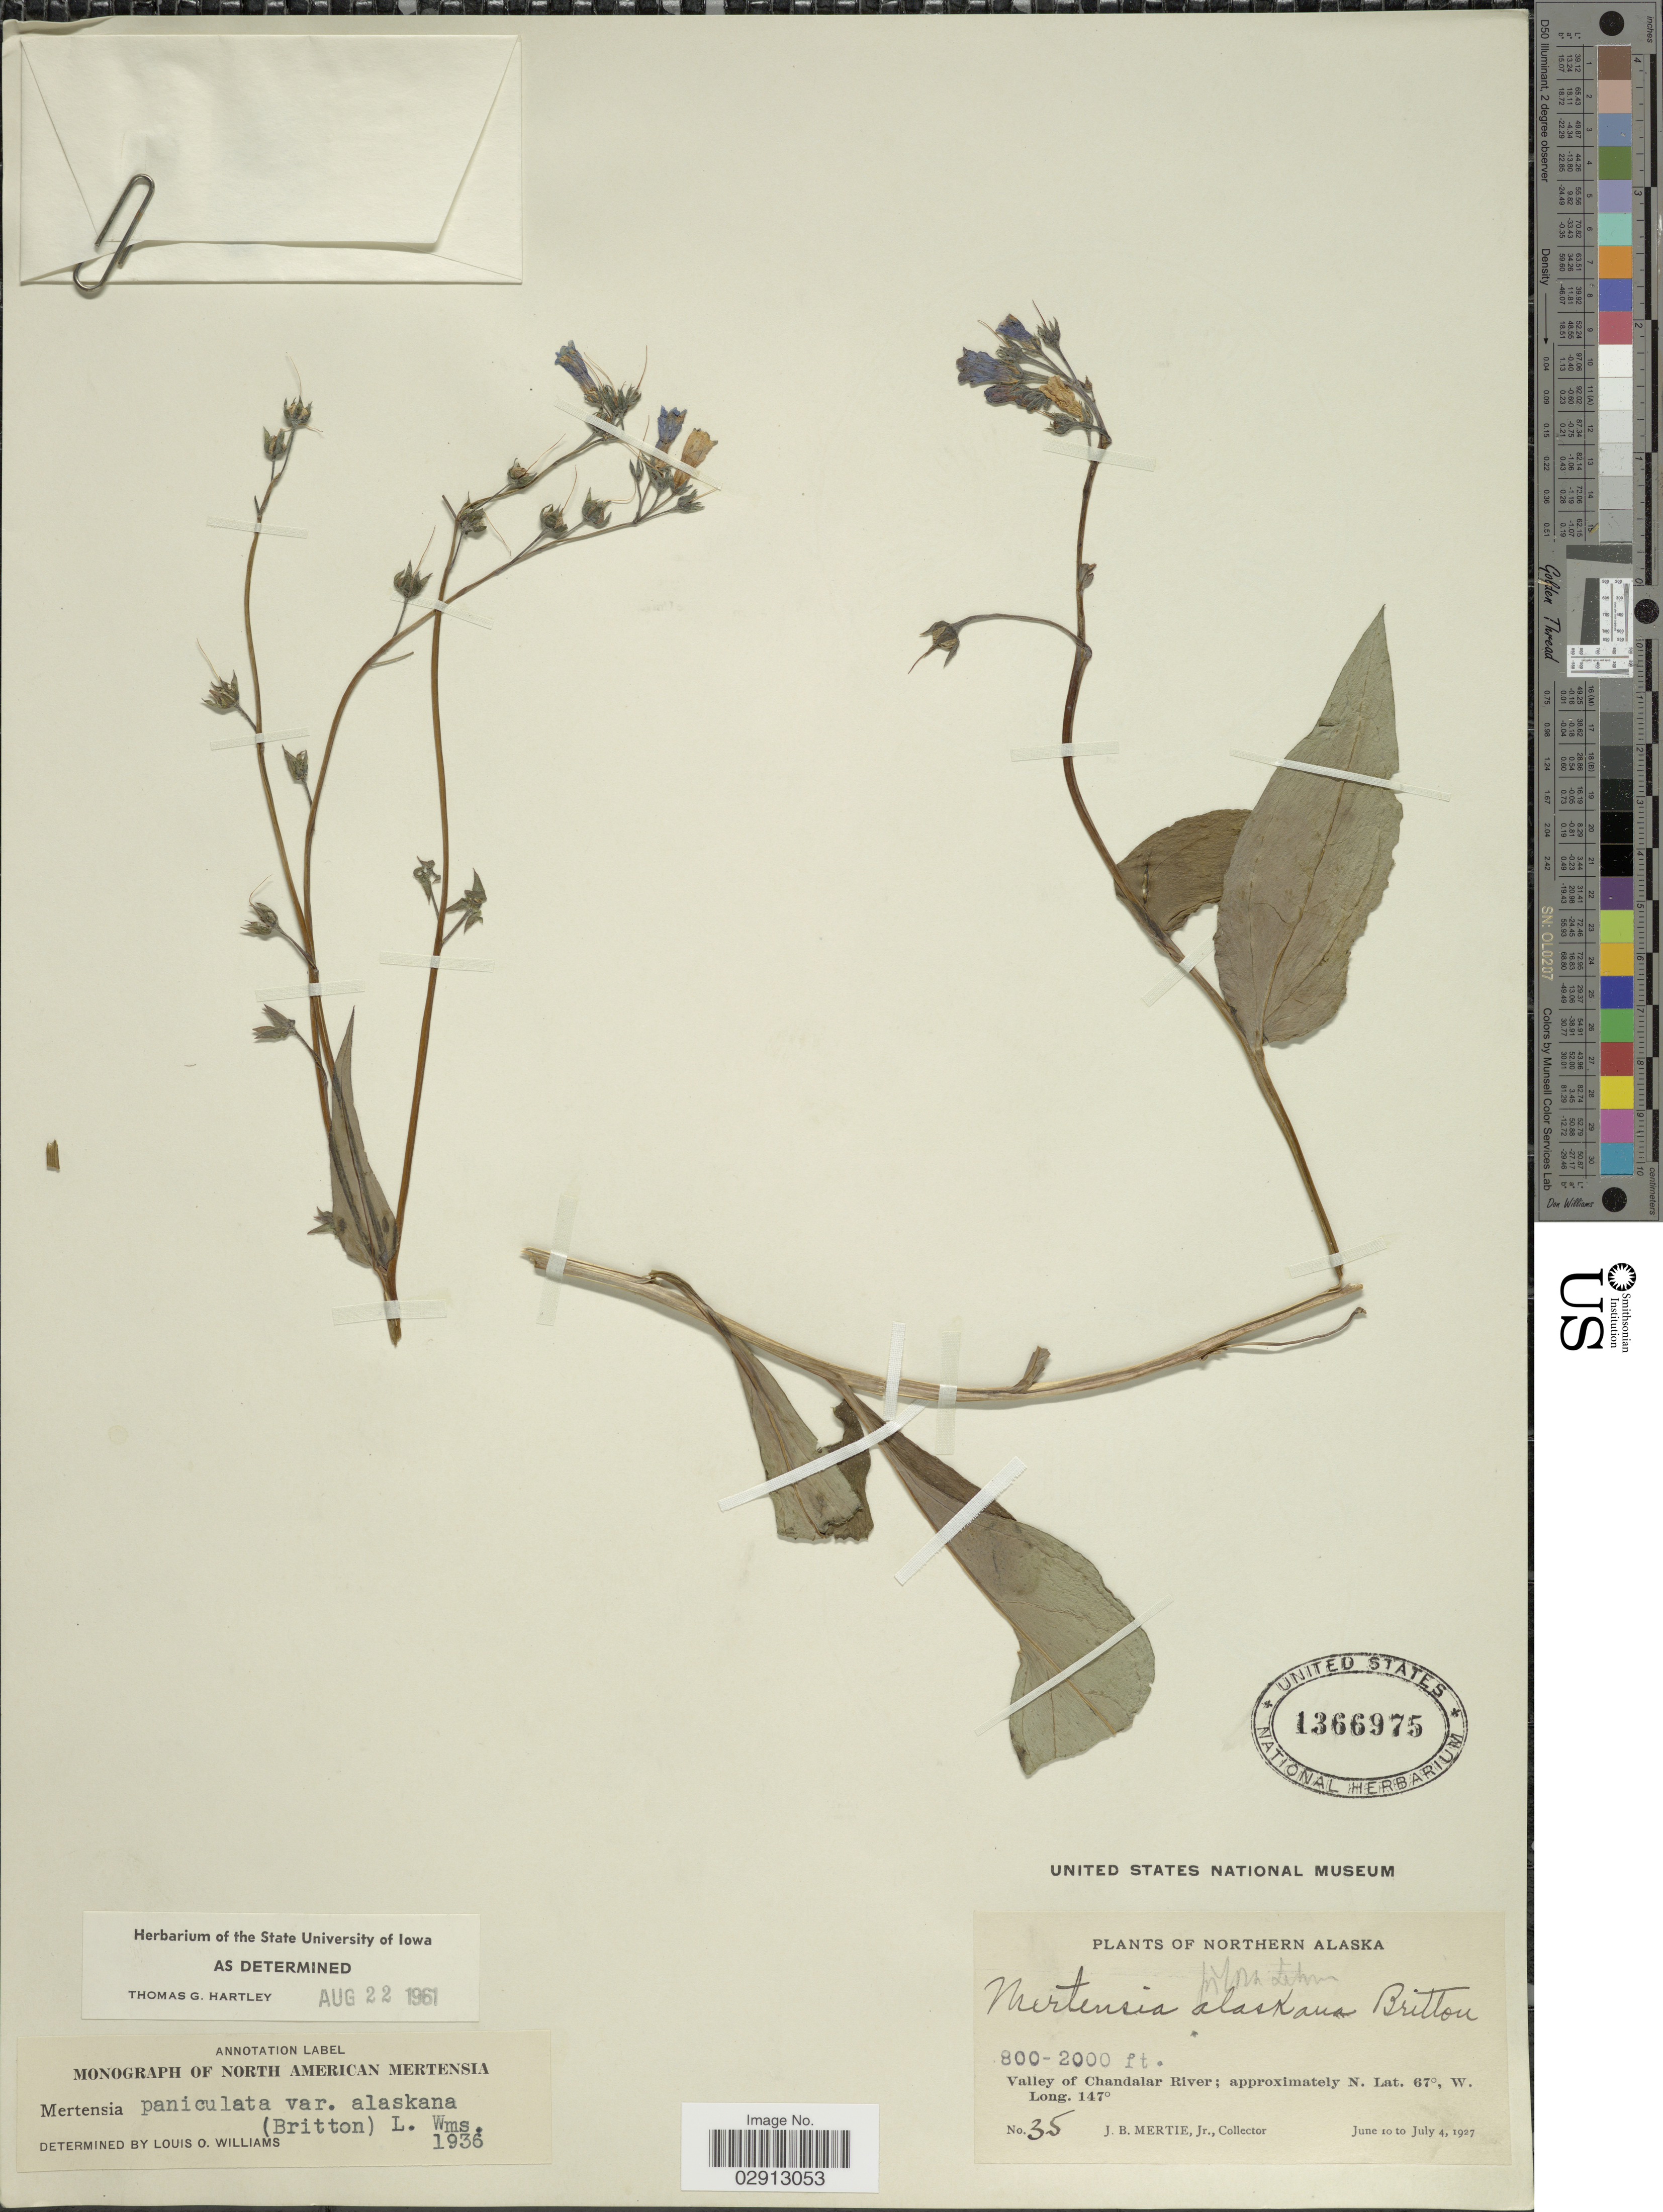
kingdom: Plantae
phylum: Tracheophyta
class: Magnoliopsida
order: Boraginales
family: Boraginaceae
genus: Mertensia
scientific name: Mertensia paniculata var. alaskana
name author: (Britton) L.O. Williams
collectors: J. Mertie Jr.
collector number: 35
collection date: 1927-04-10/1927-07-04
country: United States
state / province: Alaska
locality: Northern Alaska. Valley of Chandalar River.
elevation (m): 244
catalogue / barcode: US 1366975